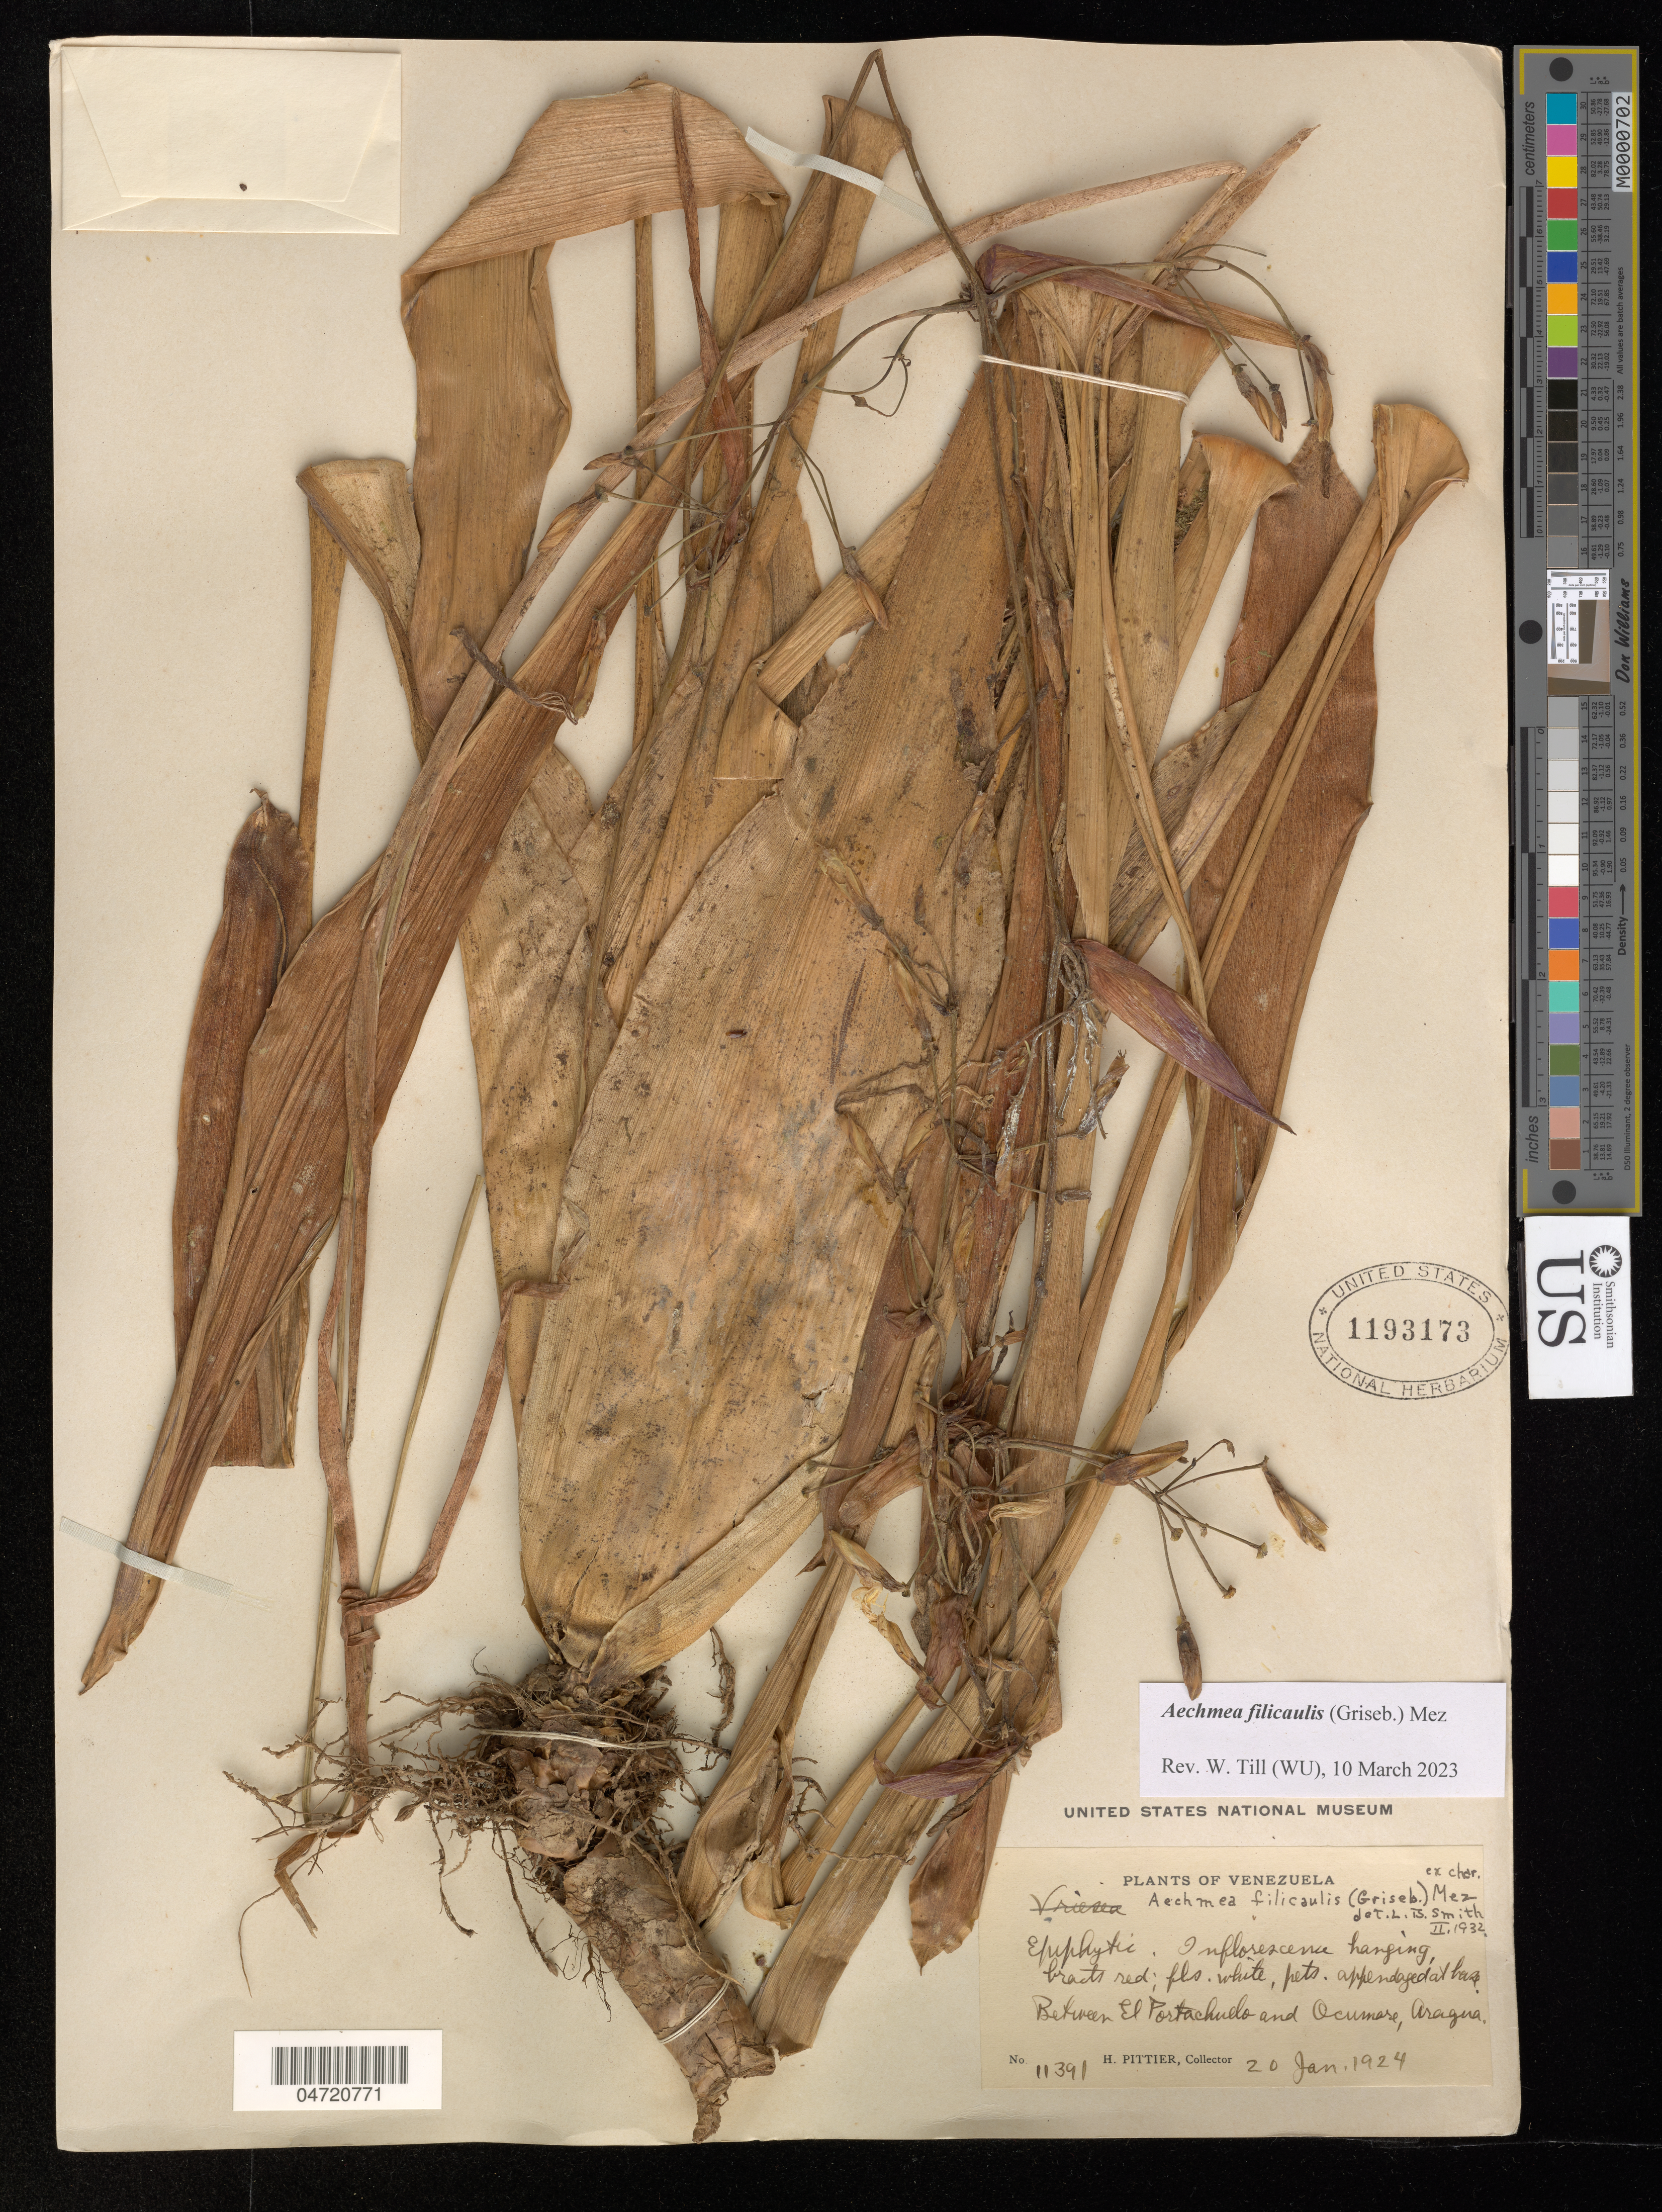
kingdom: Plantae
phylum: Tracheophyta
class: Liliopsida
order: Poales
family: Bromeliaceae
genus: Aechmea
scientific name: Aechmea filicaulis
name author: (Griseb.) Mez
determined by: Till, W.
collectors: H. F. Pittier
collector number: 11391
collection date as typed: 20 Jan 1924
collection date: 1924-01-20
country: Venezuela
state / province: Aragua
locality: Between Portachuelo and Ocumare.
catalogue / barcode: US 1193173